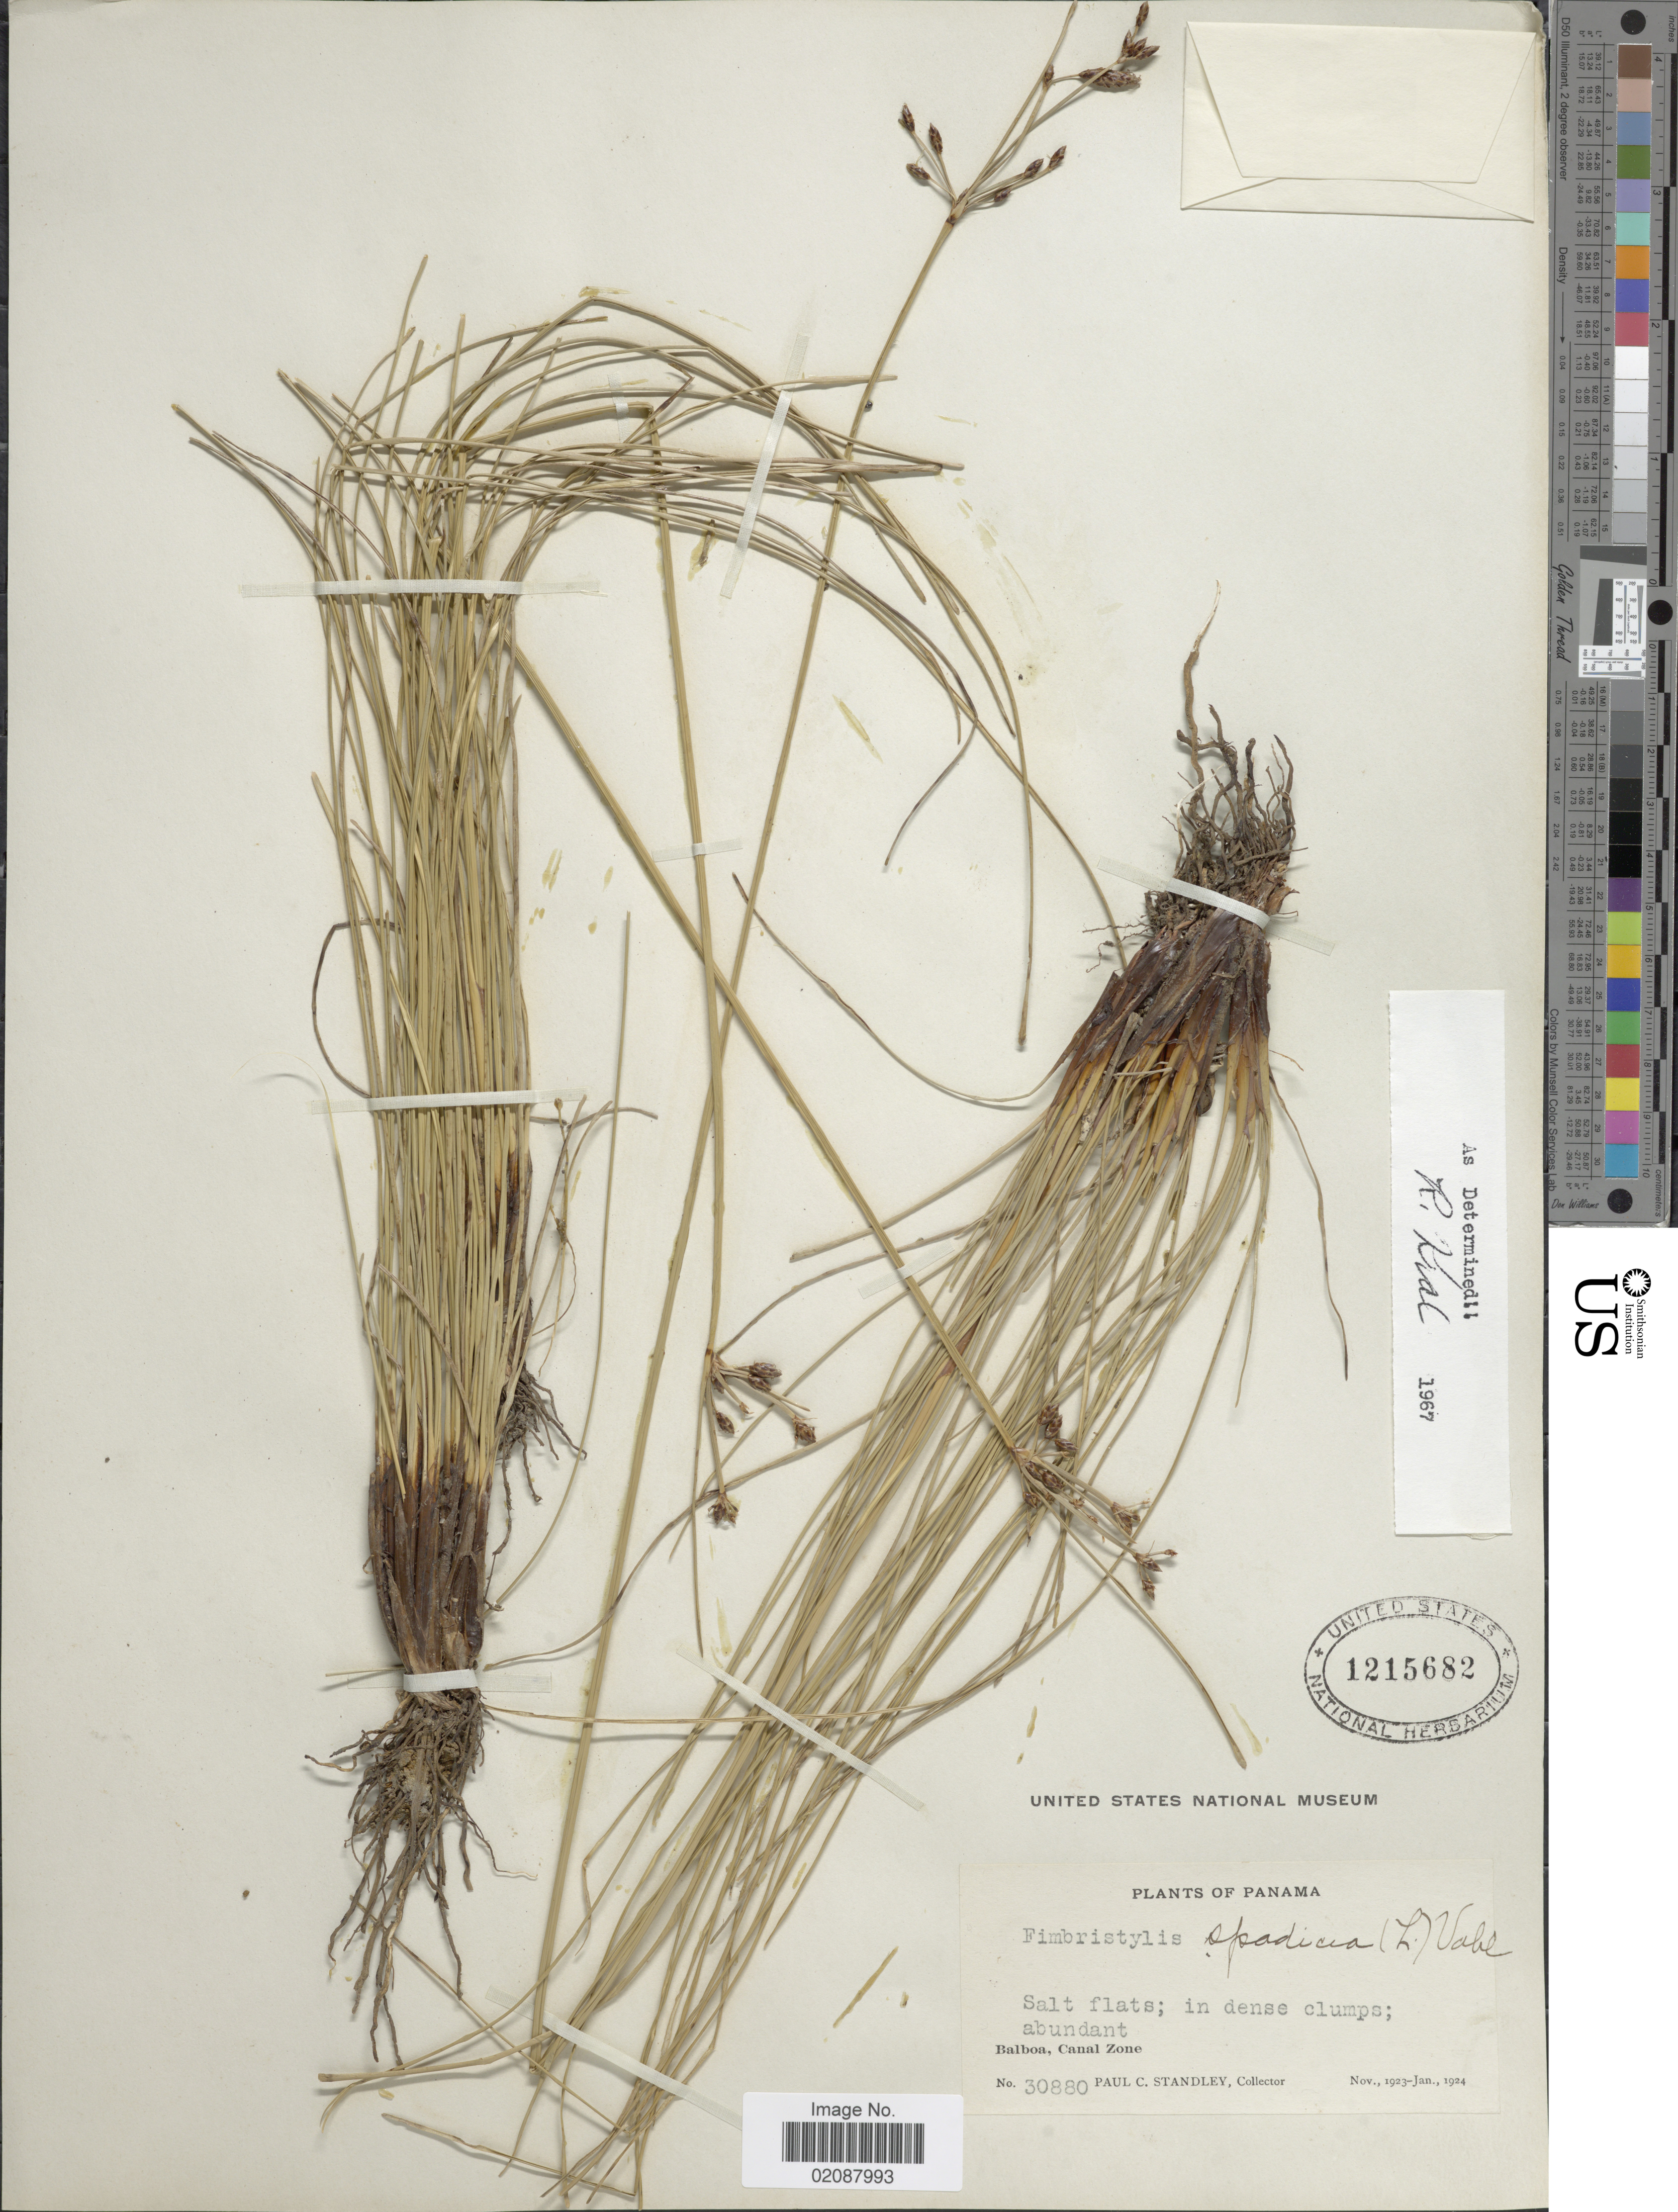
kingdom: Plantae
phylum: Tracheophyta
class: Liliopsida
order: Poales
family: Cyperaceae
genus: Fimbristylis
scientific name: Fimbristylis spadicea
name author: (L.) Vahl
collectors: P. C. Standley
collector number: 30880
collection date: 1923-11/1924-01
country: Panama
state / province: Colón / Panamá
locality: Balboa, Canal Zone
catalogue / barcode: US 1215682